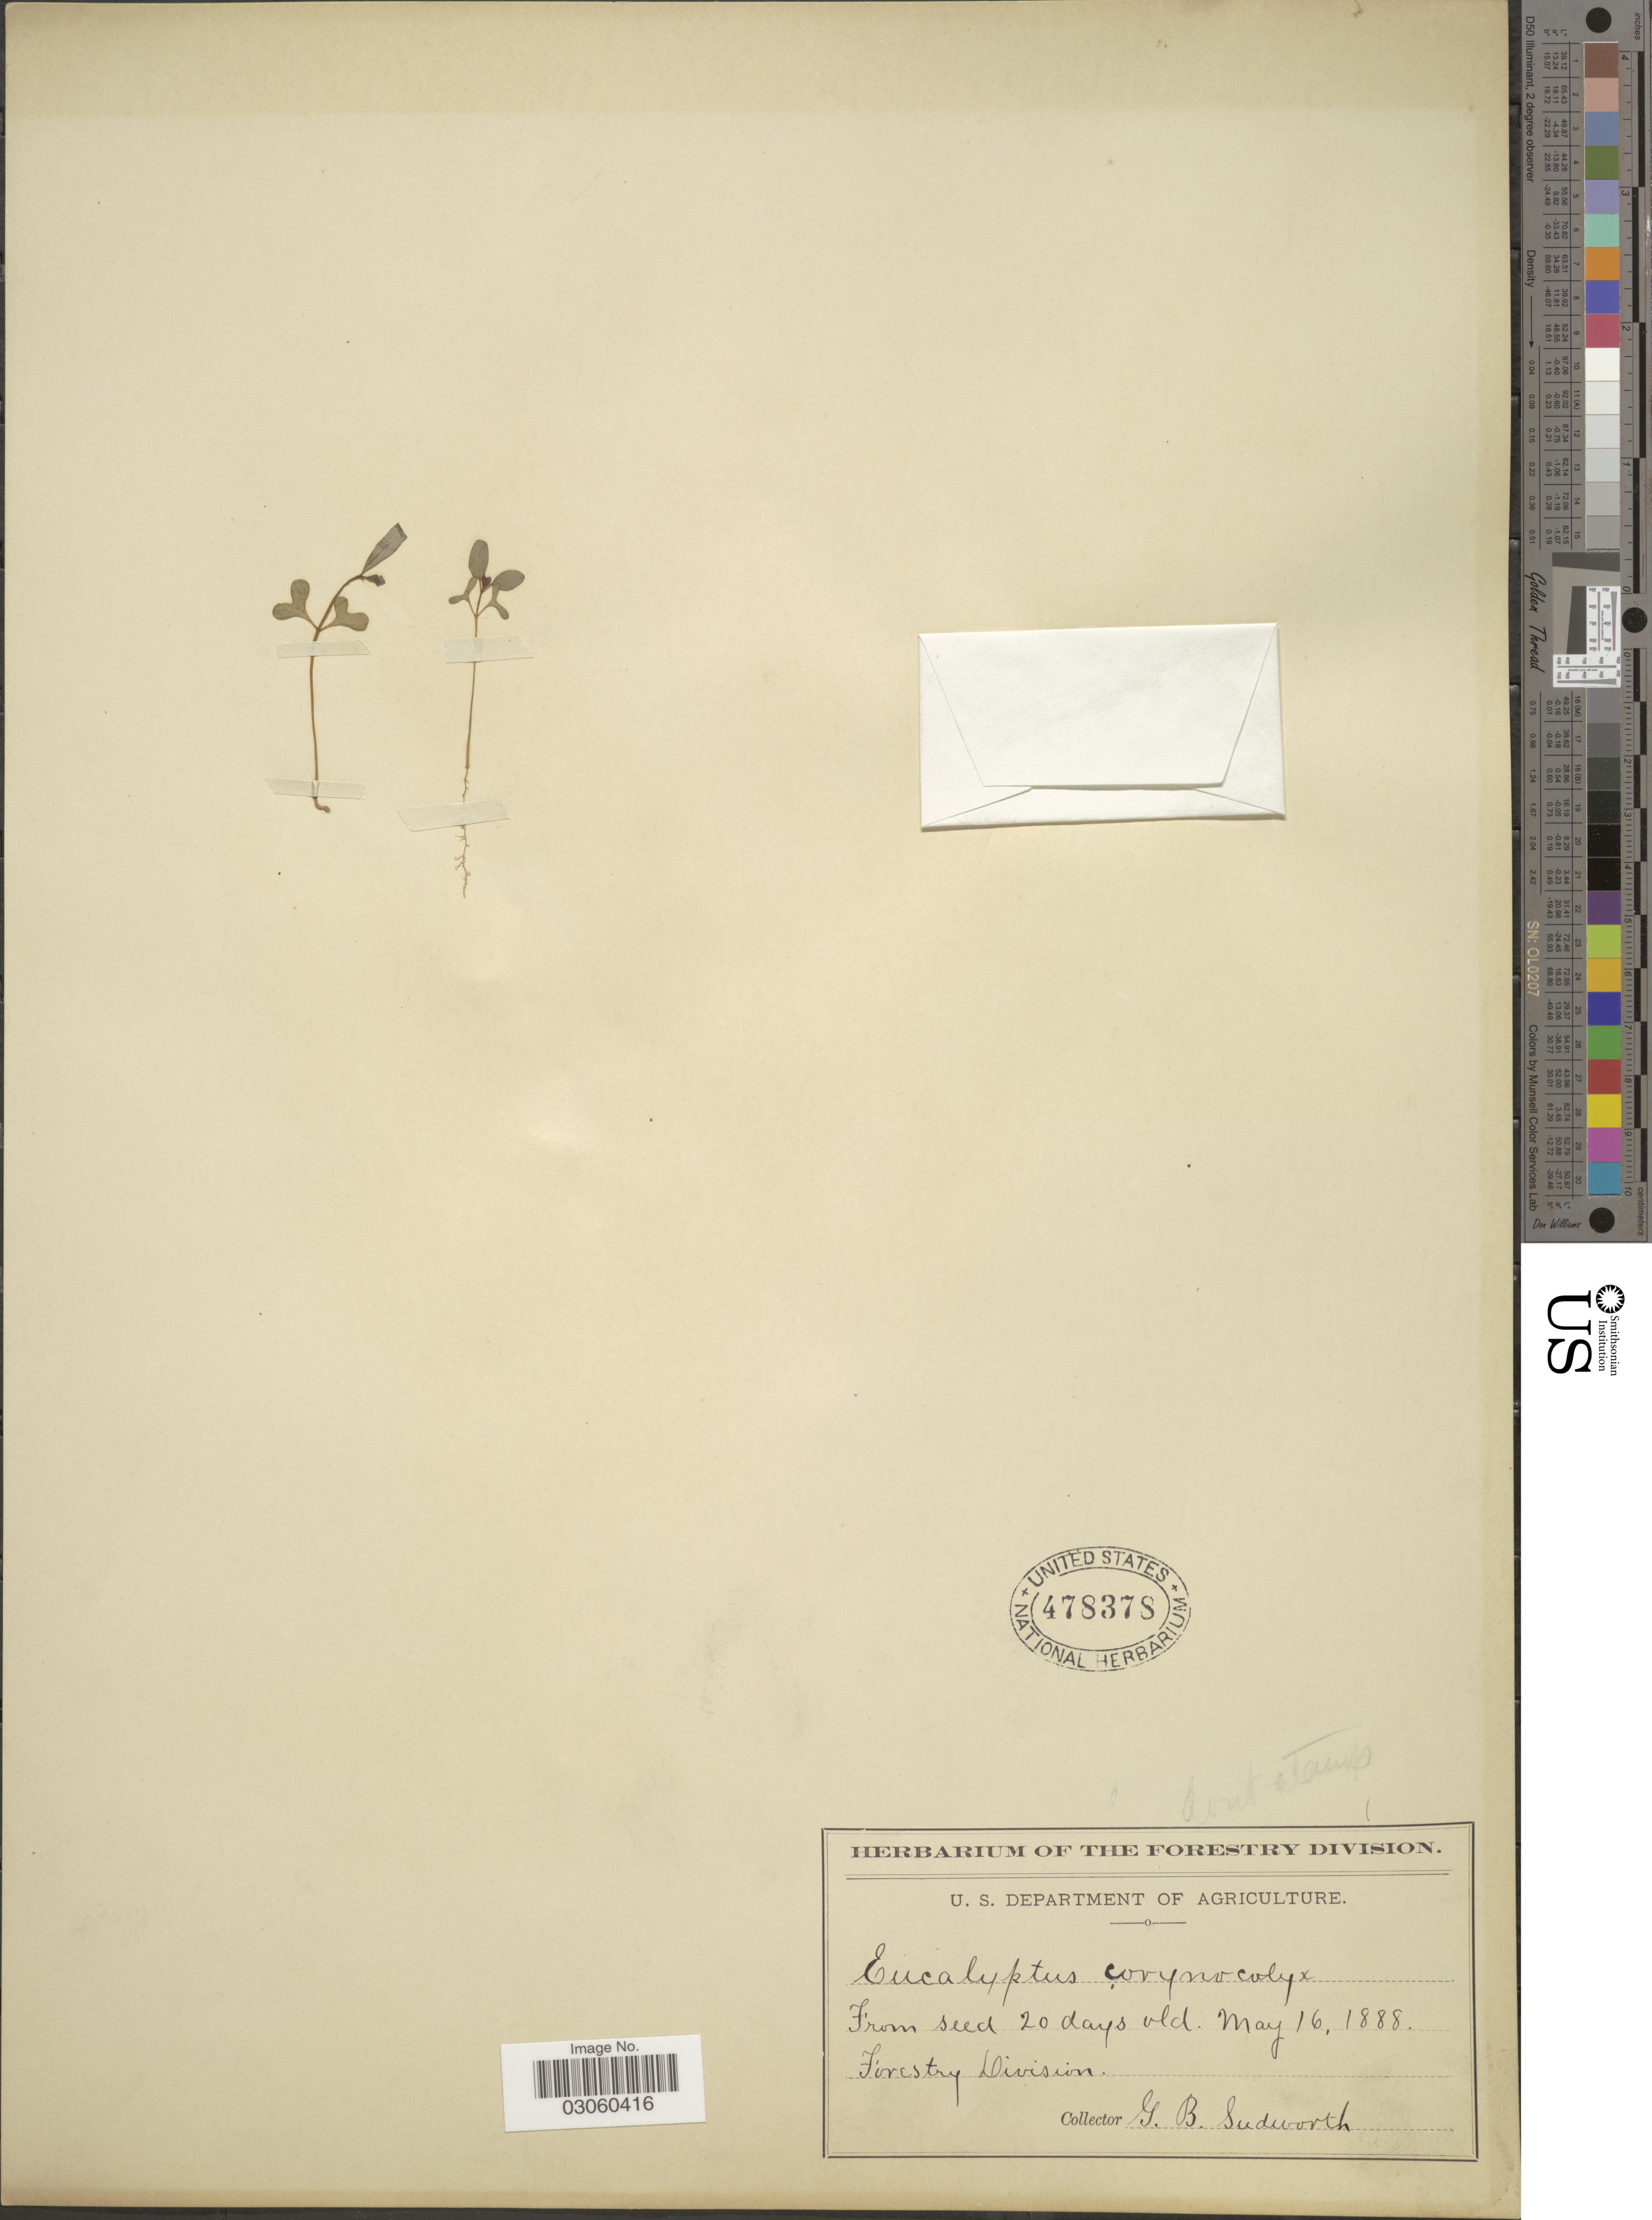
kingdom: Plantae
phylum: Tracheophyta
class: Magnoliopsida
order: Myrtales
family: Myrtaceae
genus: Eucalyptus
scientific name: Eucalyptus corymbosa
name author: Sm.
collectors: G. B. Sudworth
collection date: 1888-05-16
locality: Forestry Division.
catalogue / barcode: US 478378